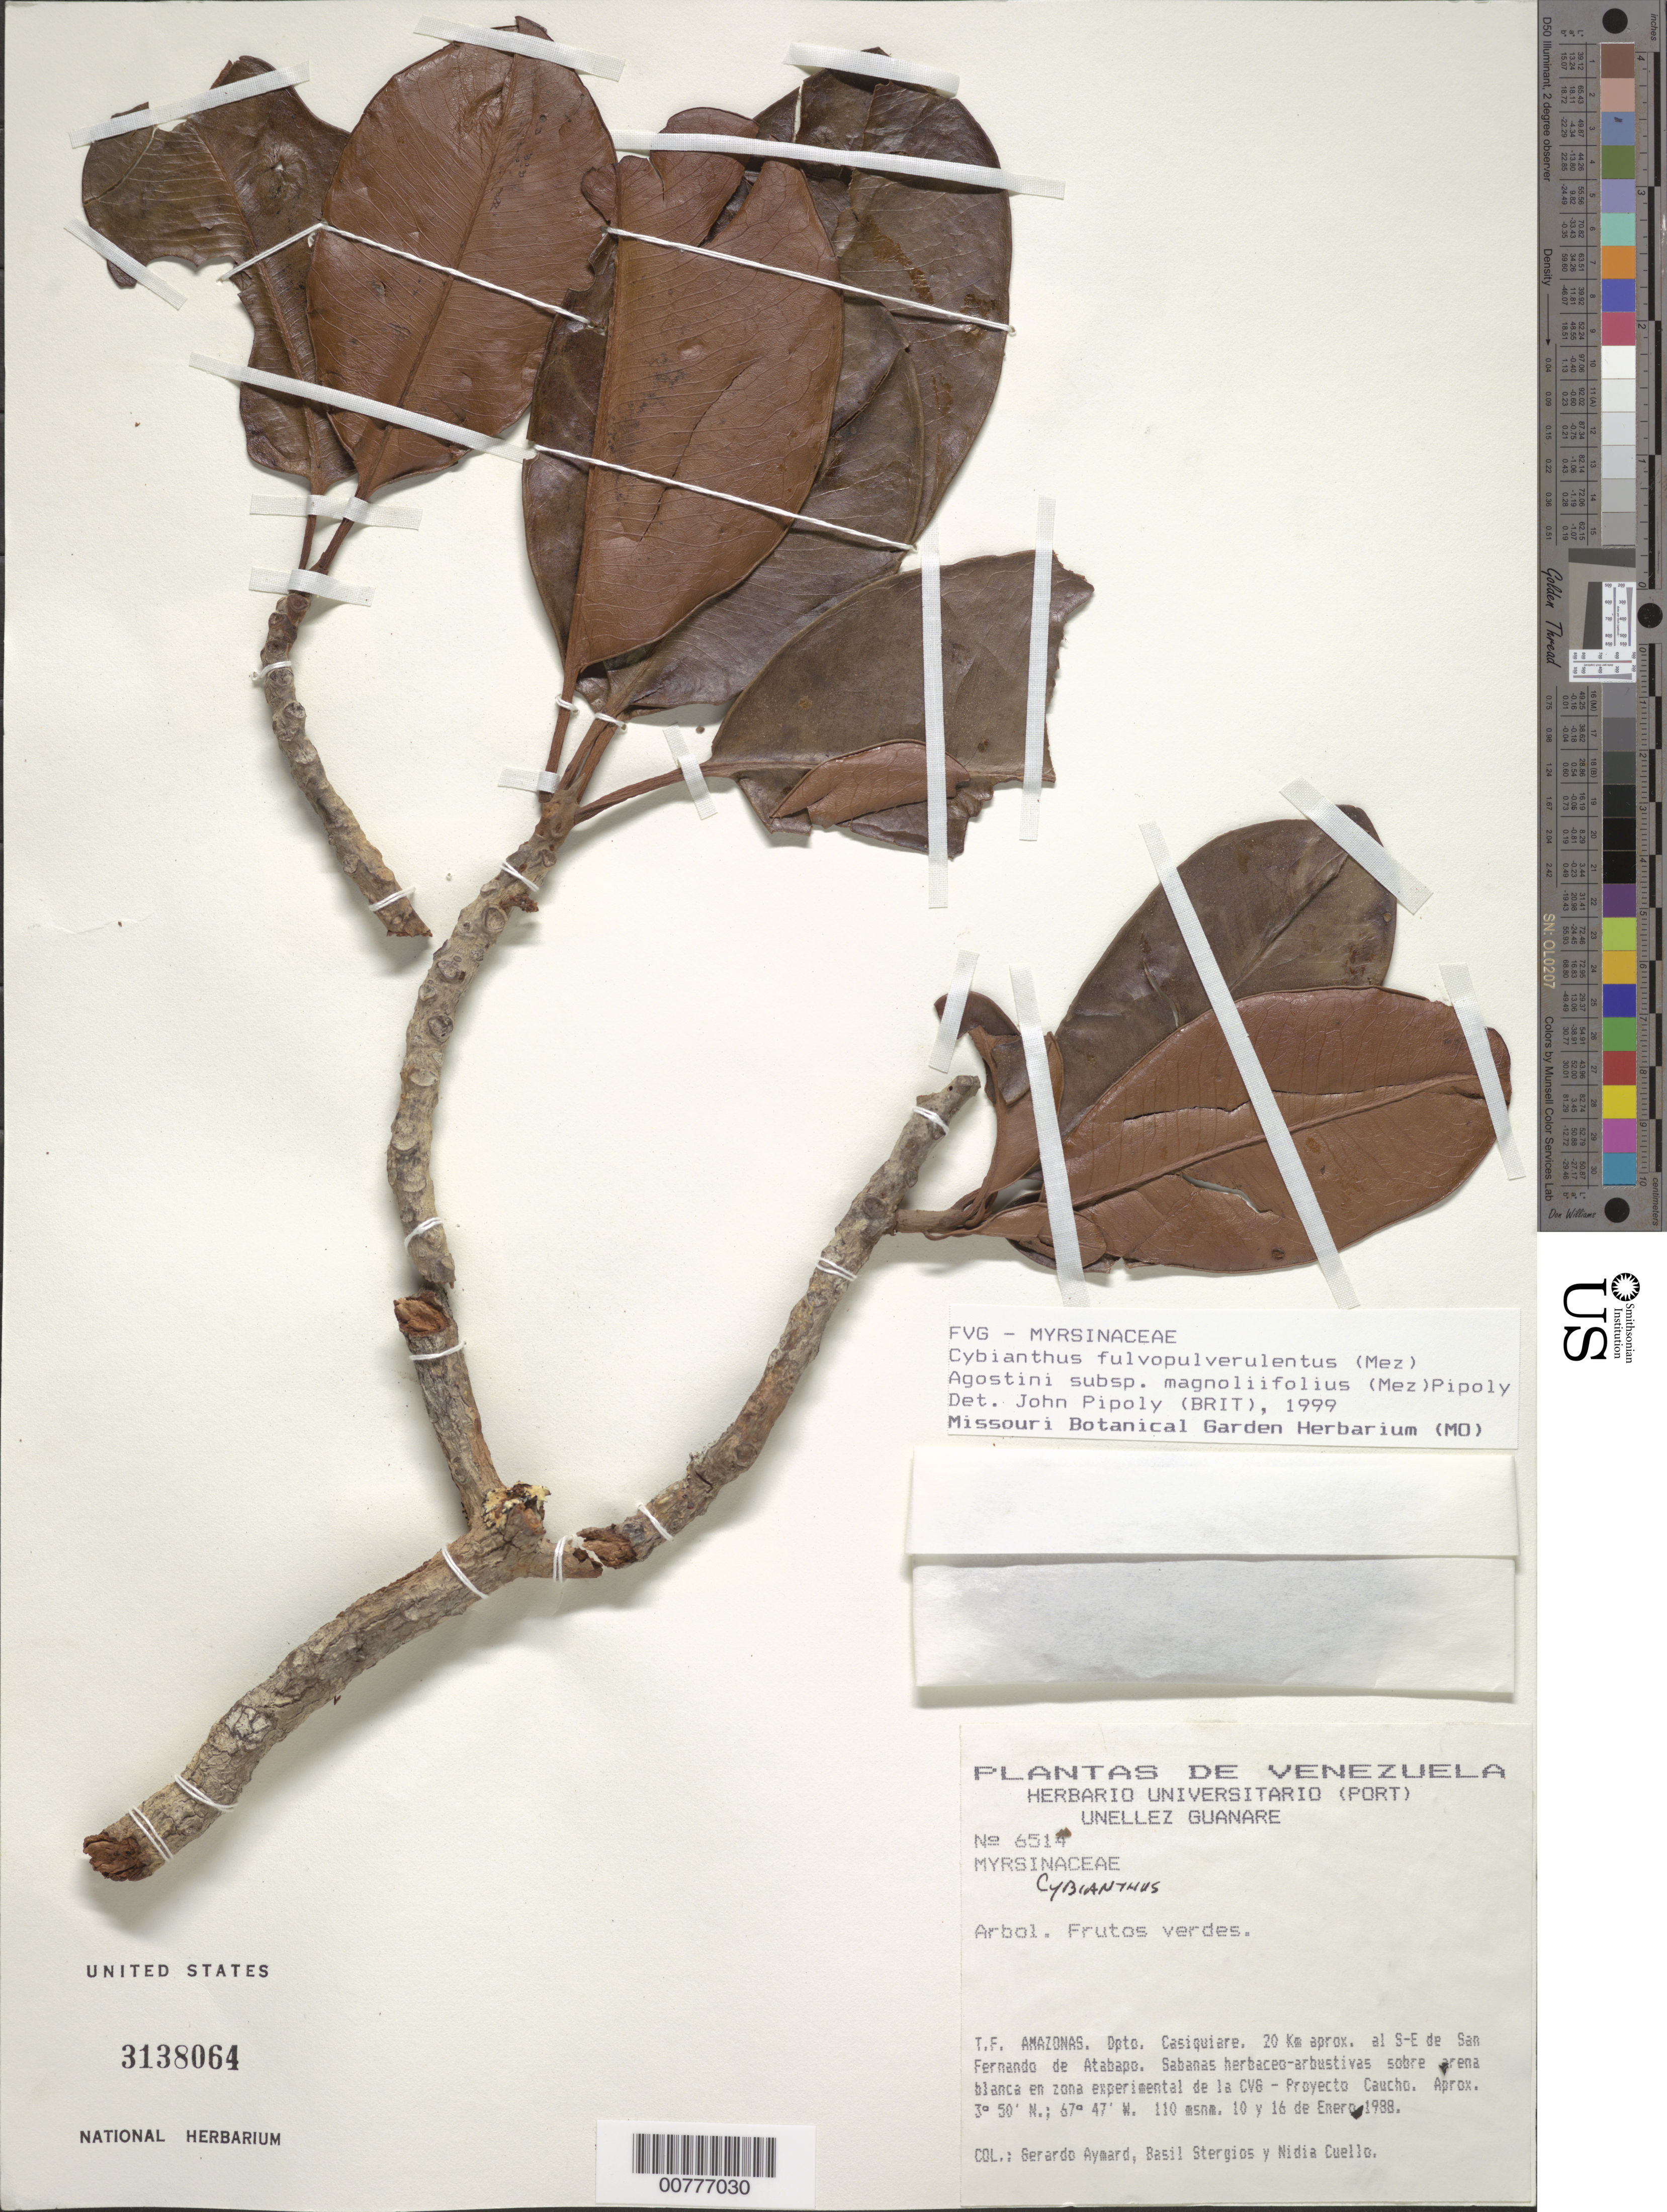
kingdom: Plantae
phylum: Tracheophyta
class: Magnoliopsida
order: Ericales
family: Primulaceae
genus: Cybianthus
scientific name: Cybianthus fulvopulverulentus subsp. magnoliifolius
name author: (Mez) Pipoly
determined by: Pipoly, J. J., III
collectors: G. A. Aymard, B. G. Stergios & N. L. Cuello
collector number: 6514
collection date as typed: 10-Jan-88 to 16-Jan-88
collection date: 1988-01-10/1988-01-16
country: Venezuela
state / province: Amazonas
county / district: Atabapo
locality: San Fernando de Atabapo, 20 km SE of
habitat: Sabanas herbaceo-arbustivas sobre arena blanca en zona experimental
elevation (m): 110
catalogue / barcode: US 3138064